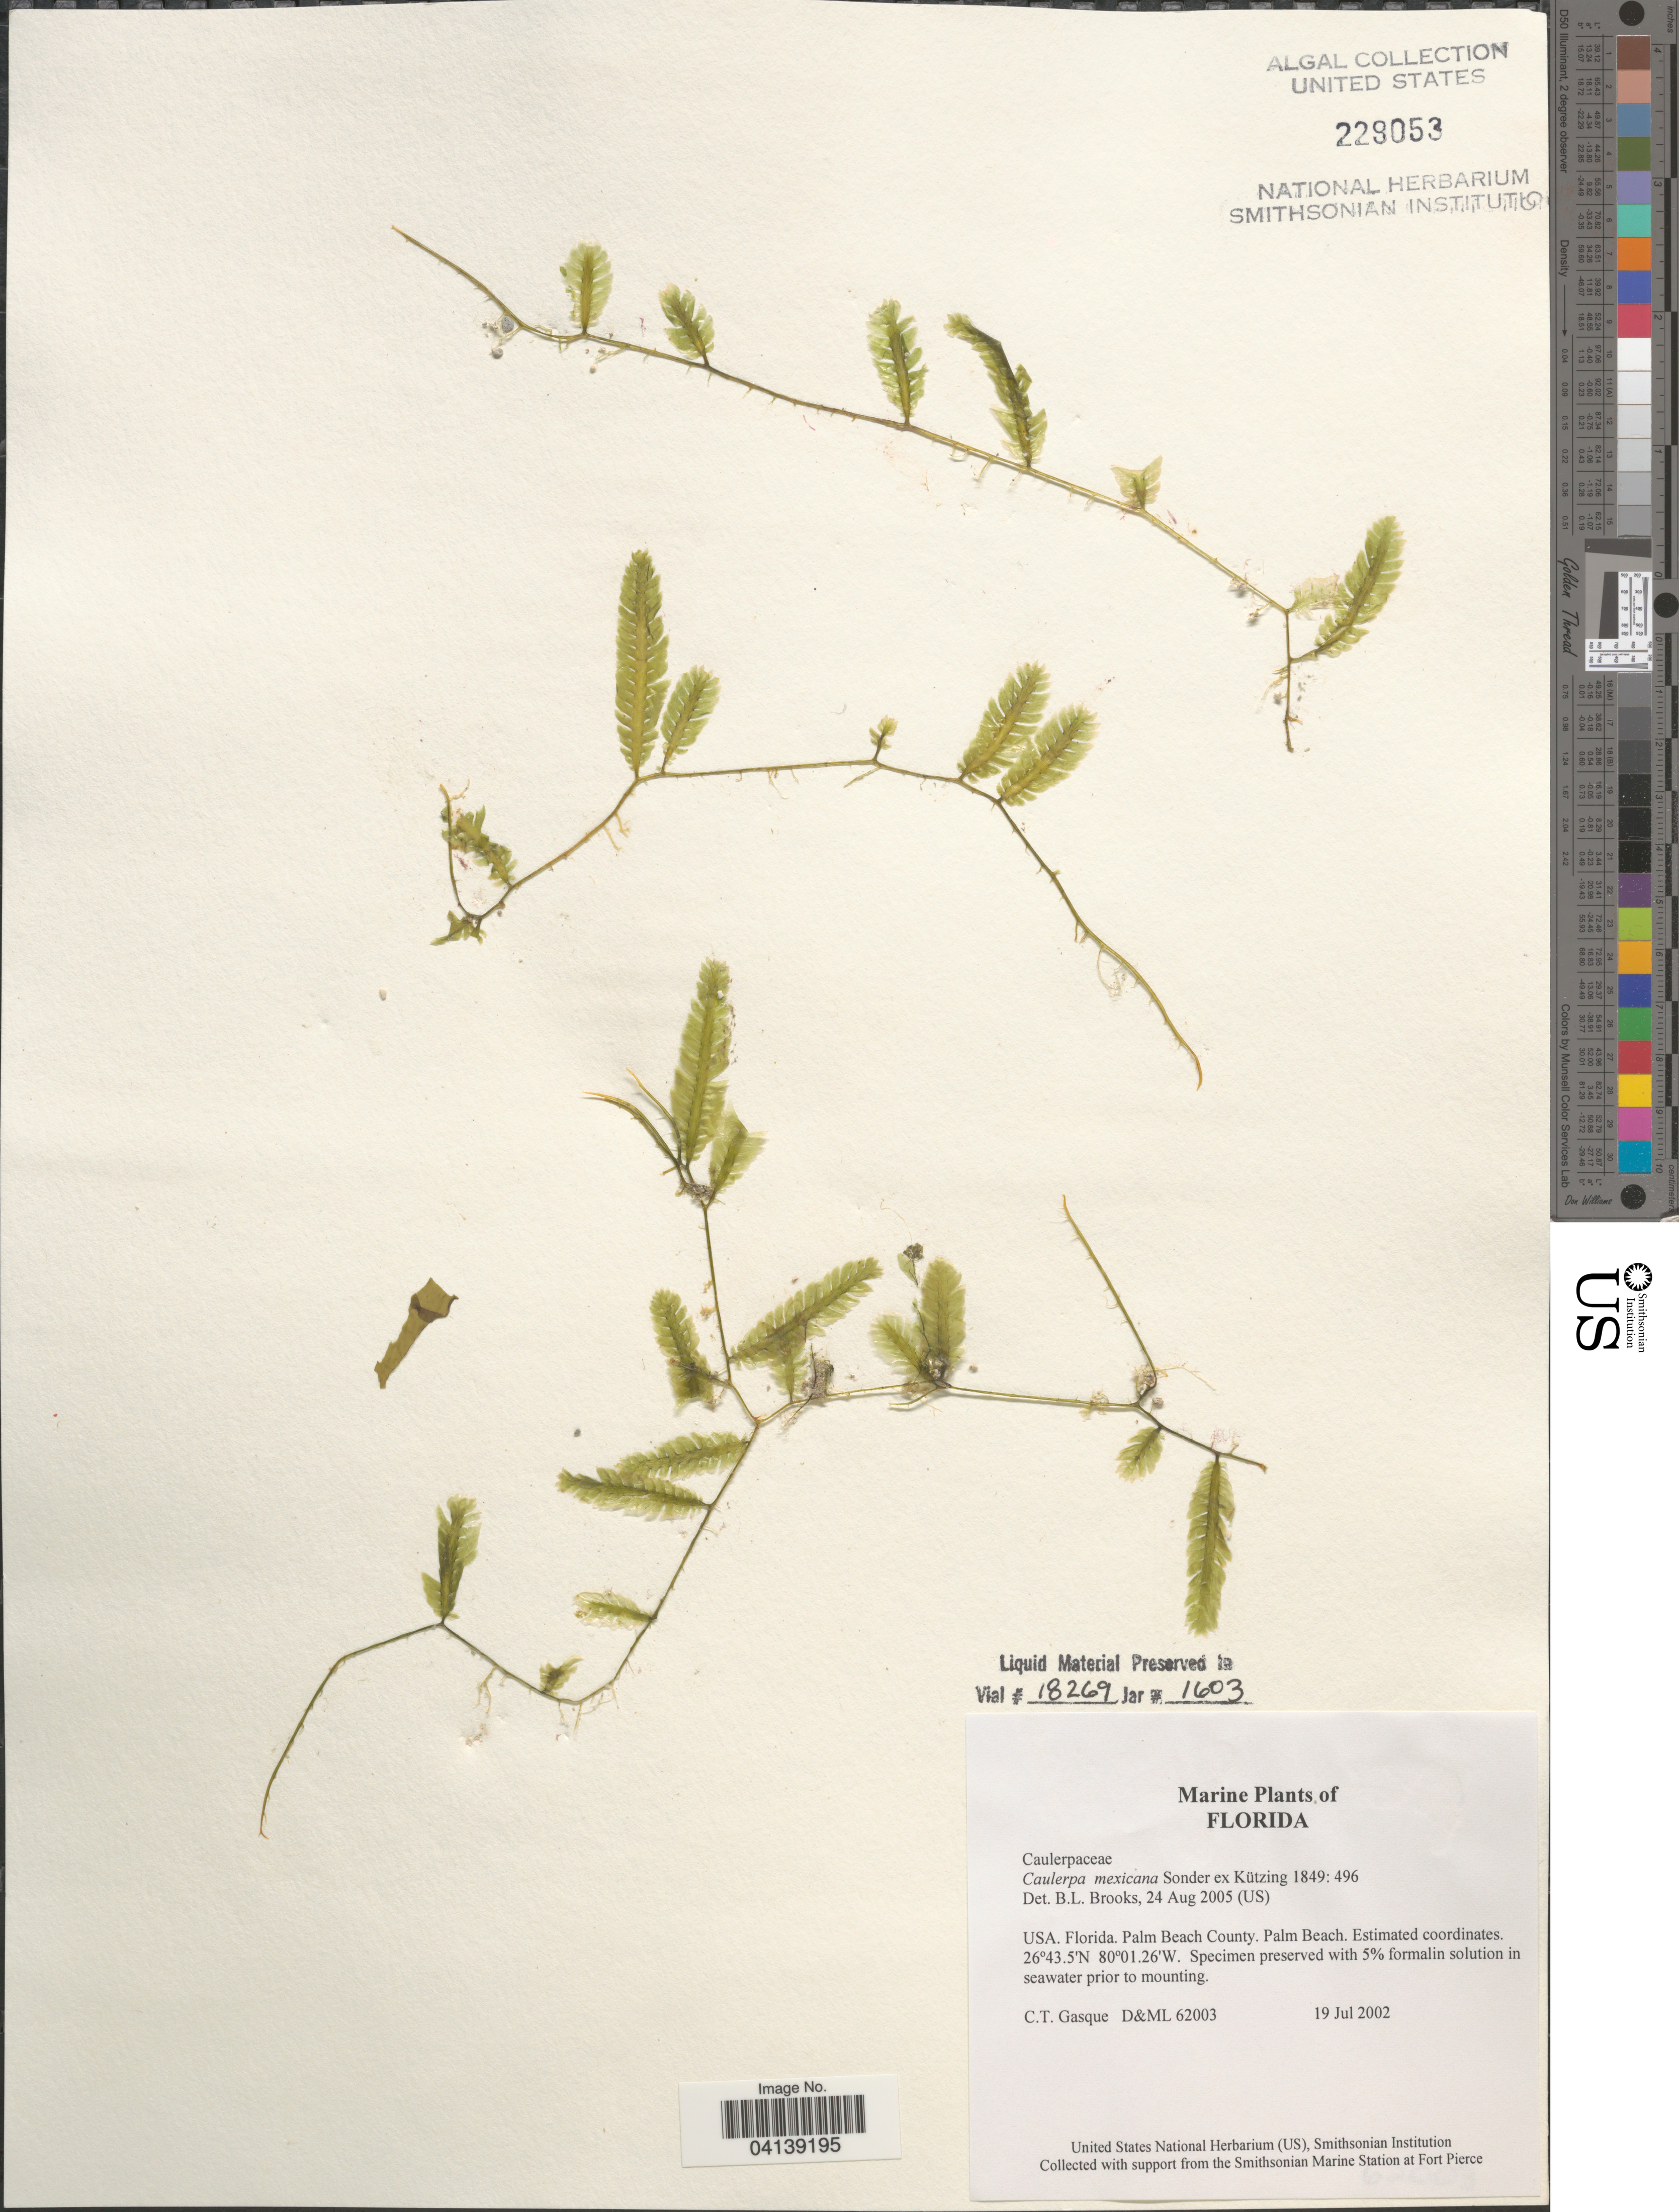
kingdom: Plantae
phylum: Chlorophyta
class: Ulvophyceae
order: Bryopsidales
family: Caulerpaceae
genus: Caulerpa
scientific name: Caulerpa mexicana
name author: Sond. ex Kütz.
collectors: C. Gasque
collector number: D&ML62003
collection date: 2002-07-19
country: United States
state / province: Florida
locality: Palm Beach County. Palm Beach.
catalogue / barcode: US 229053